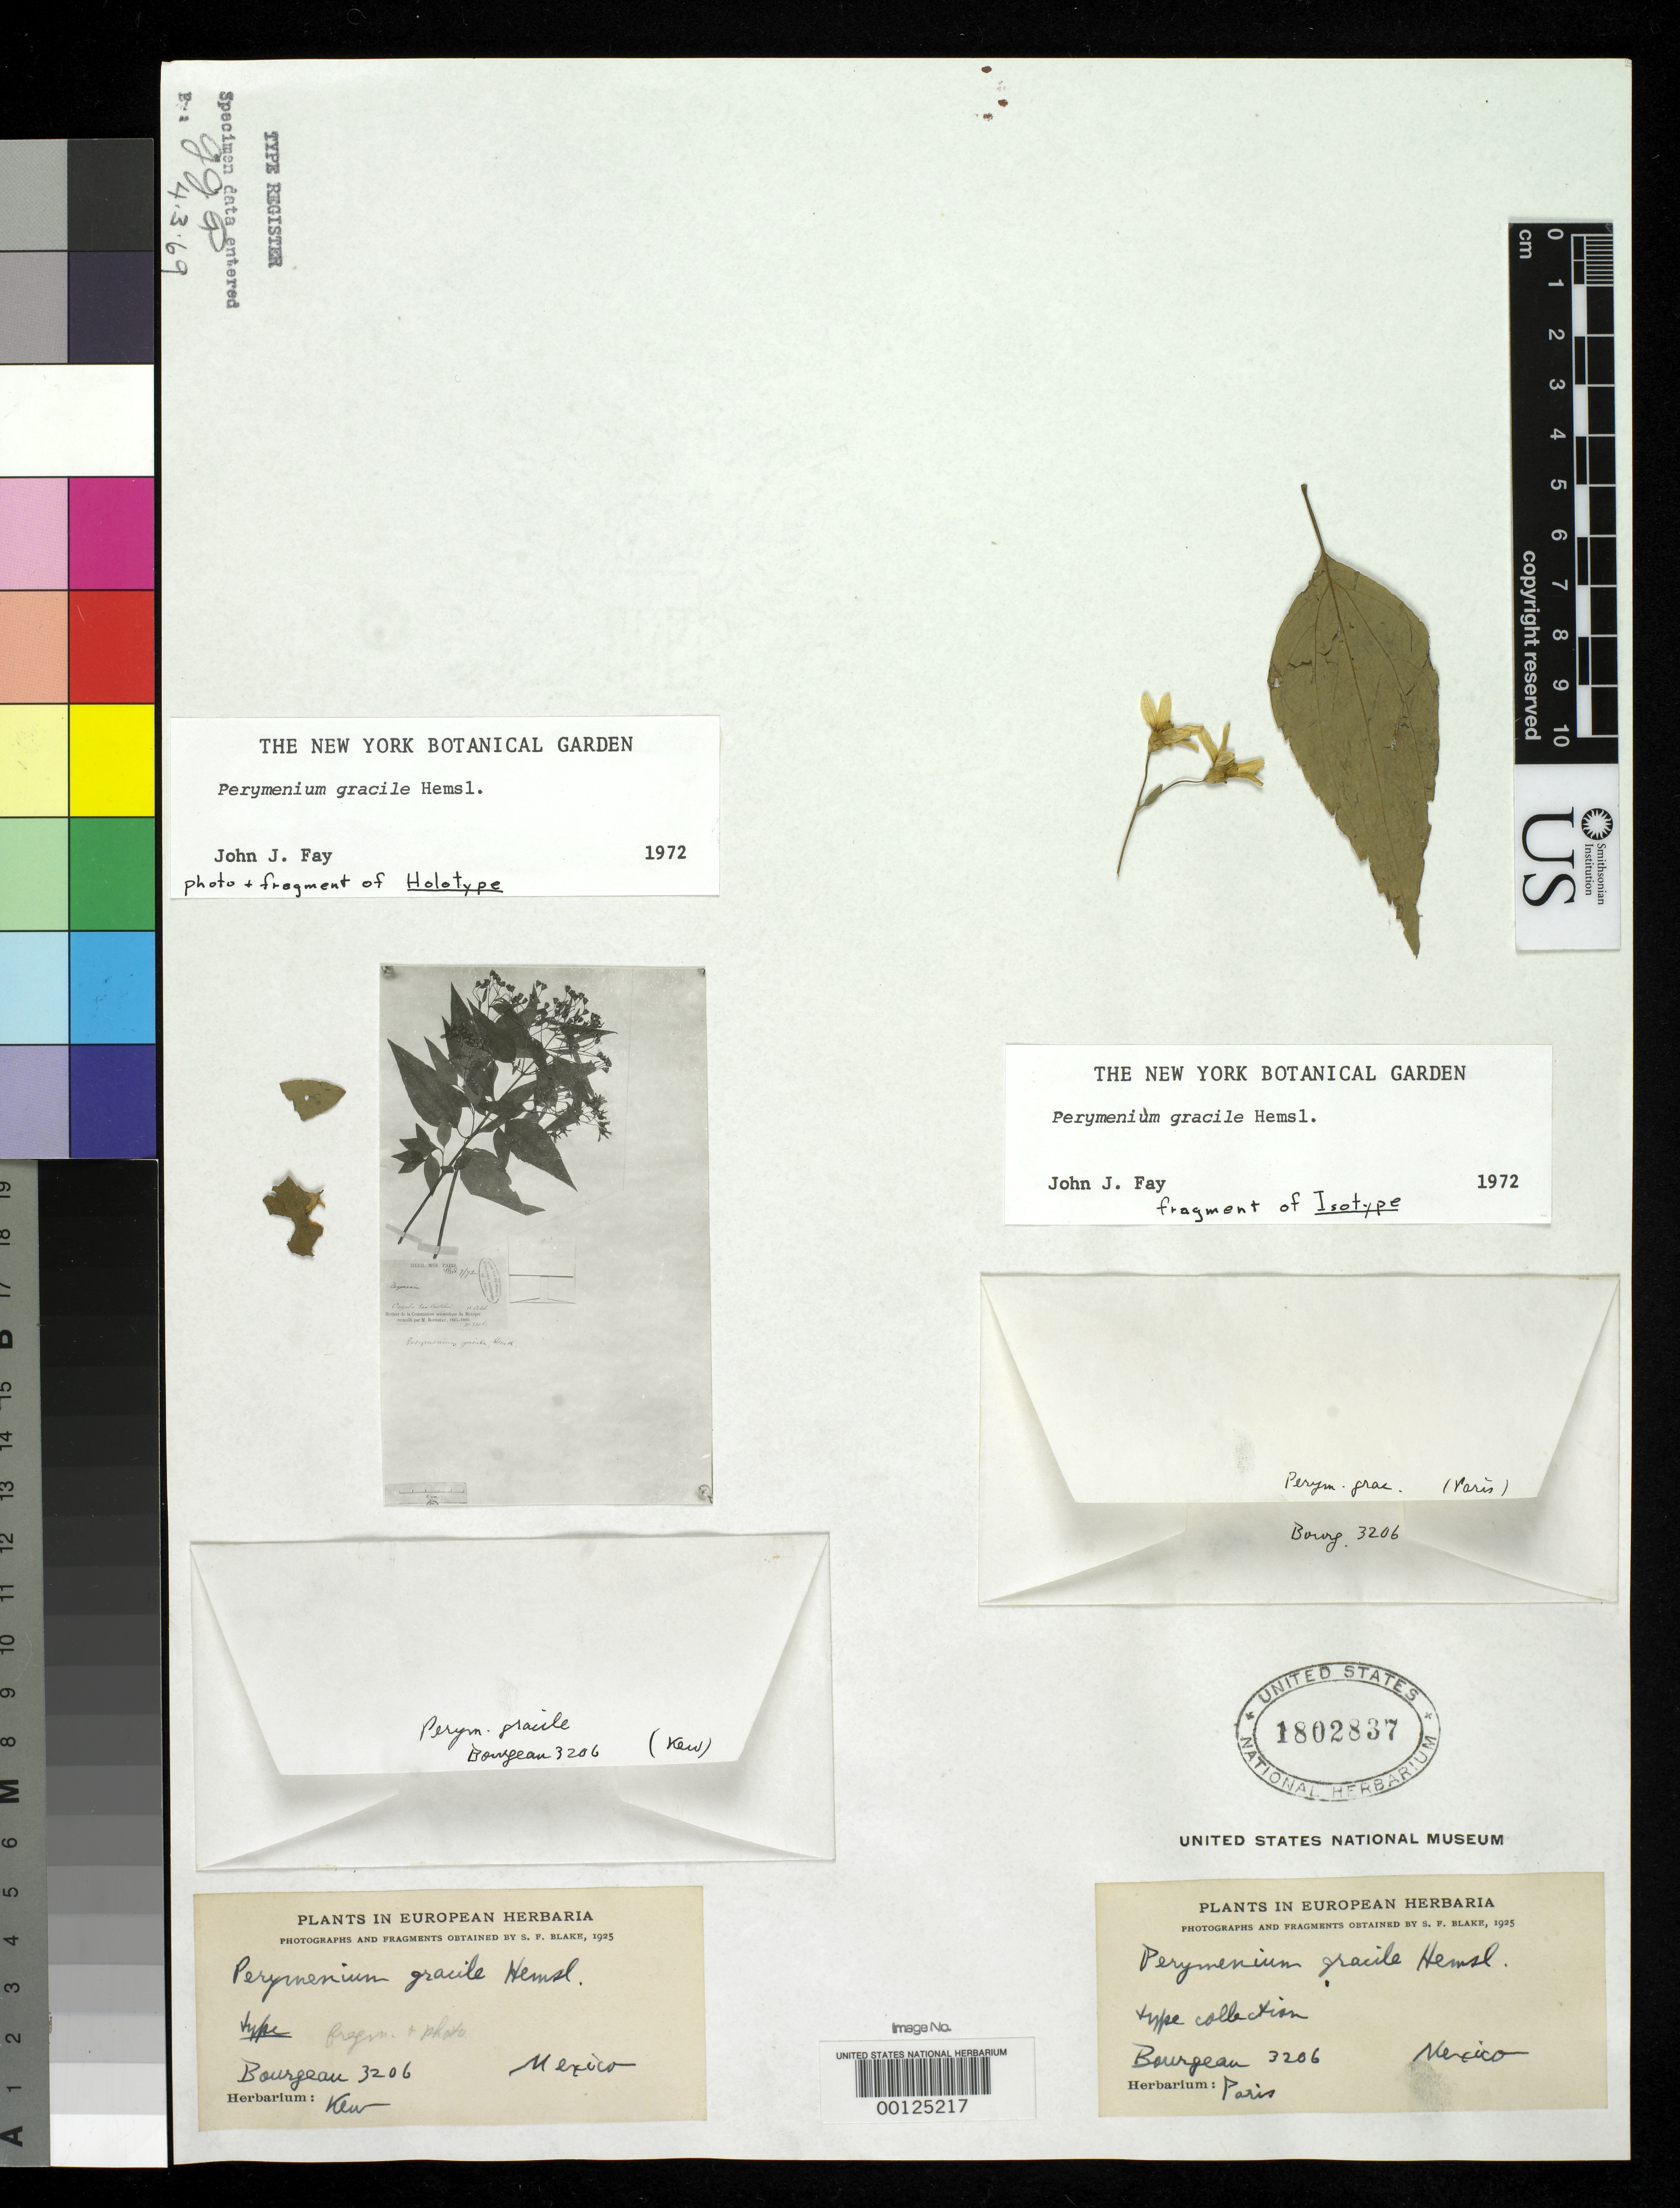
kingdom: Plantae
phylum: Tracheophyta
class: Magnoliopsida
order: Asterales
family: Asteraceae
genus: Perymenium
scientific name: Perymenium gracile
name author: Hemsl.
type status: Isotype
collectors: E. Bourgeau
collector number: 3206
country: Mexico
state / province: Veracruz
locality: San Cristobal, Orizaba.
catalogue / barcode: US 1802837